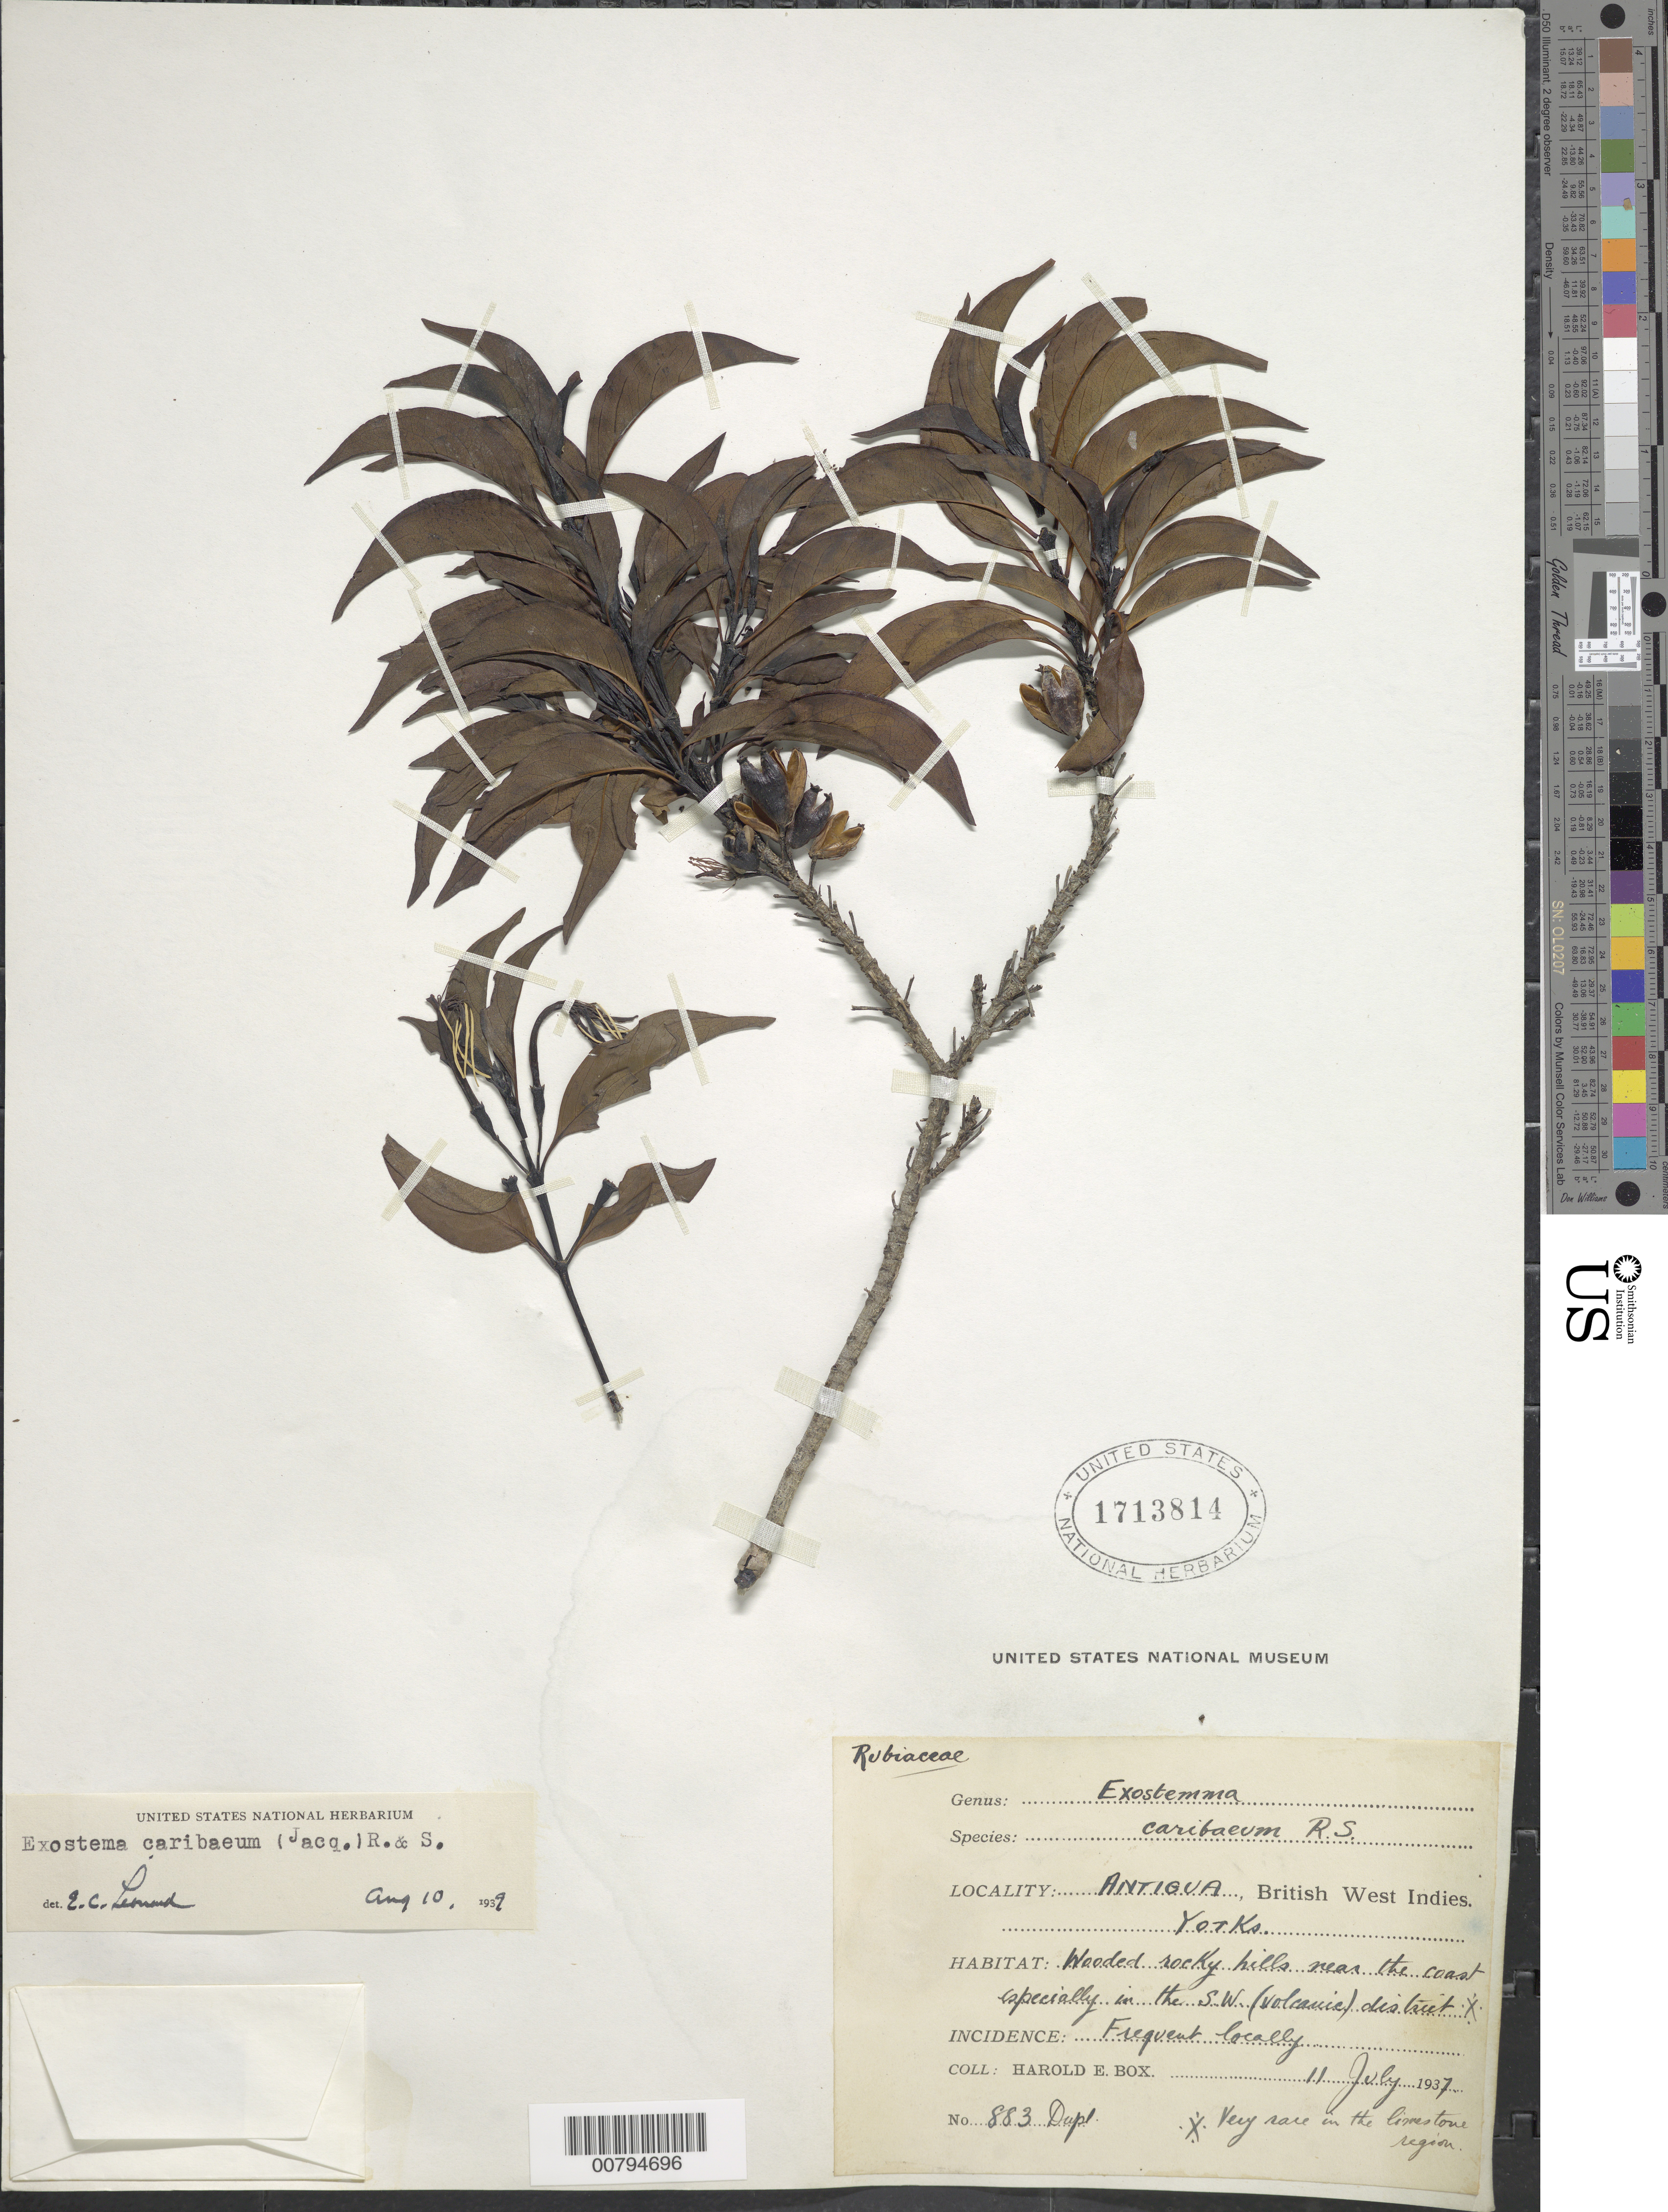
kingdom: Plantae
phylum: Tracheophyta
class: Magnoliopsida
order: Gentianales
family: Rubiaceae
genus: Exostema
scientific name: Exostema caribaeum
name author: (Jacq.) Roem. & Schult.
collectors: H. E. Box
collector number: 883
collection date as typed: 11 Jul 1937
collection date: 1937-07-11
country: Antigua and Barbuda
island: Leeward Is.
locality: Yorks. Hills near coast, especially in the SW (volcanic) district.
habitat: Wooded rocky hills near coast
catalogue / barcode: US 1713814